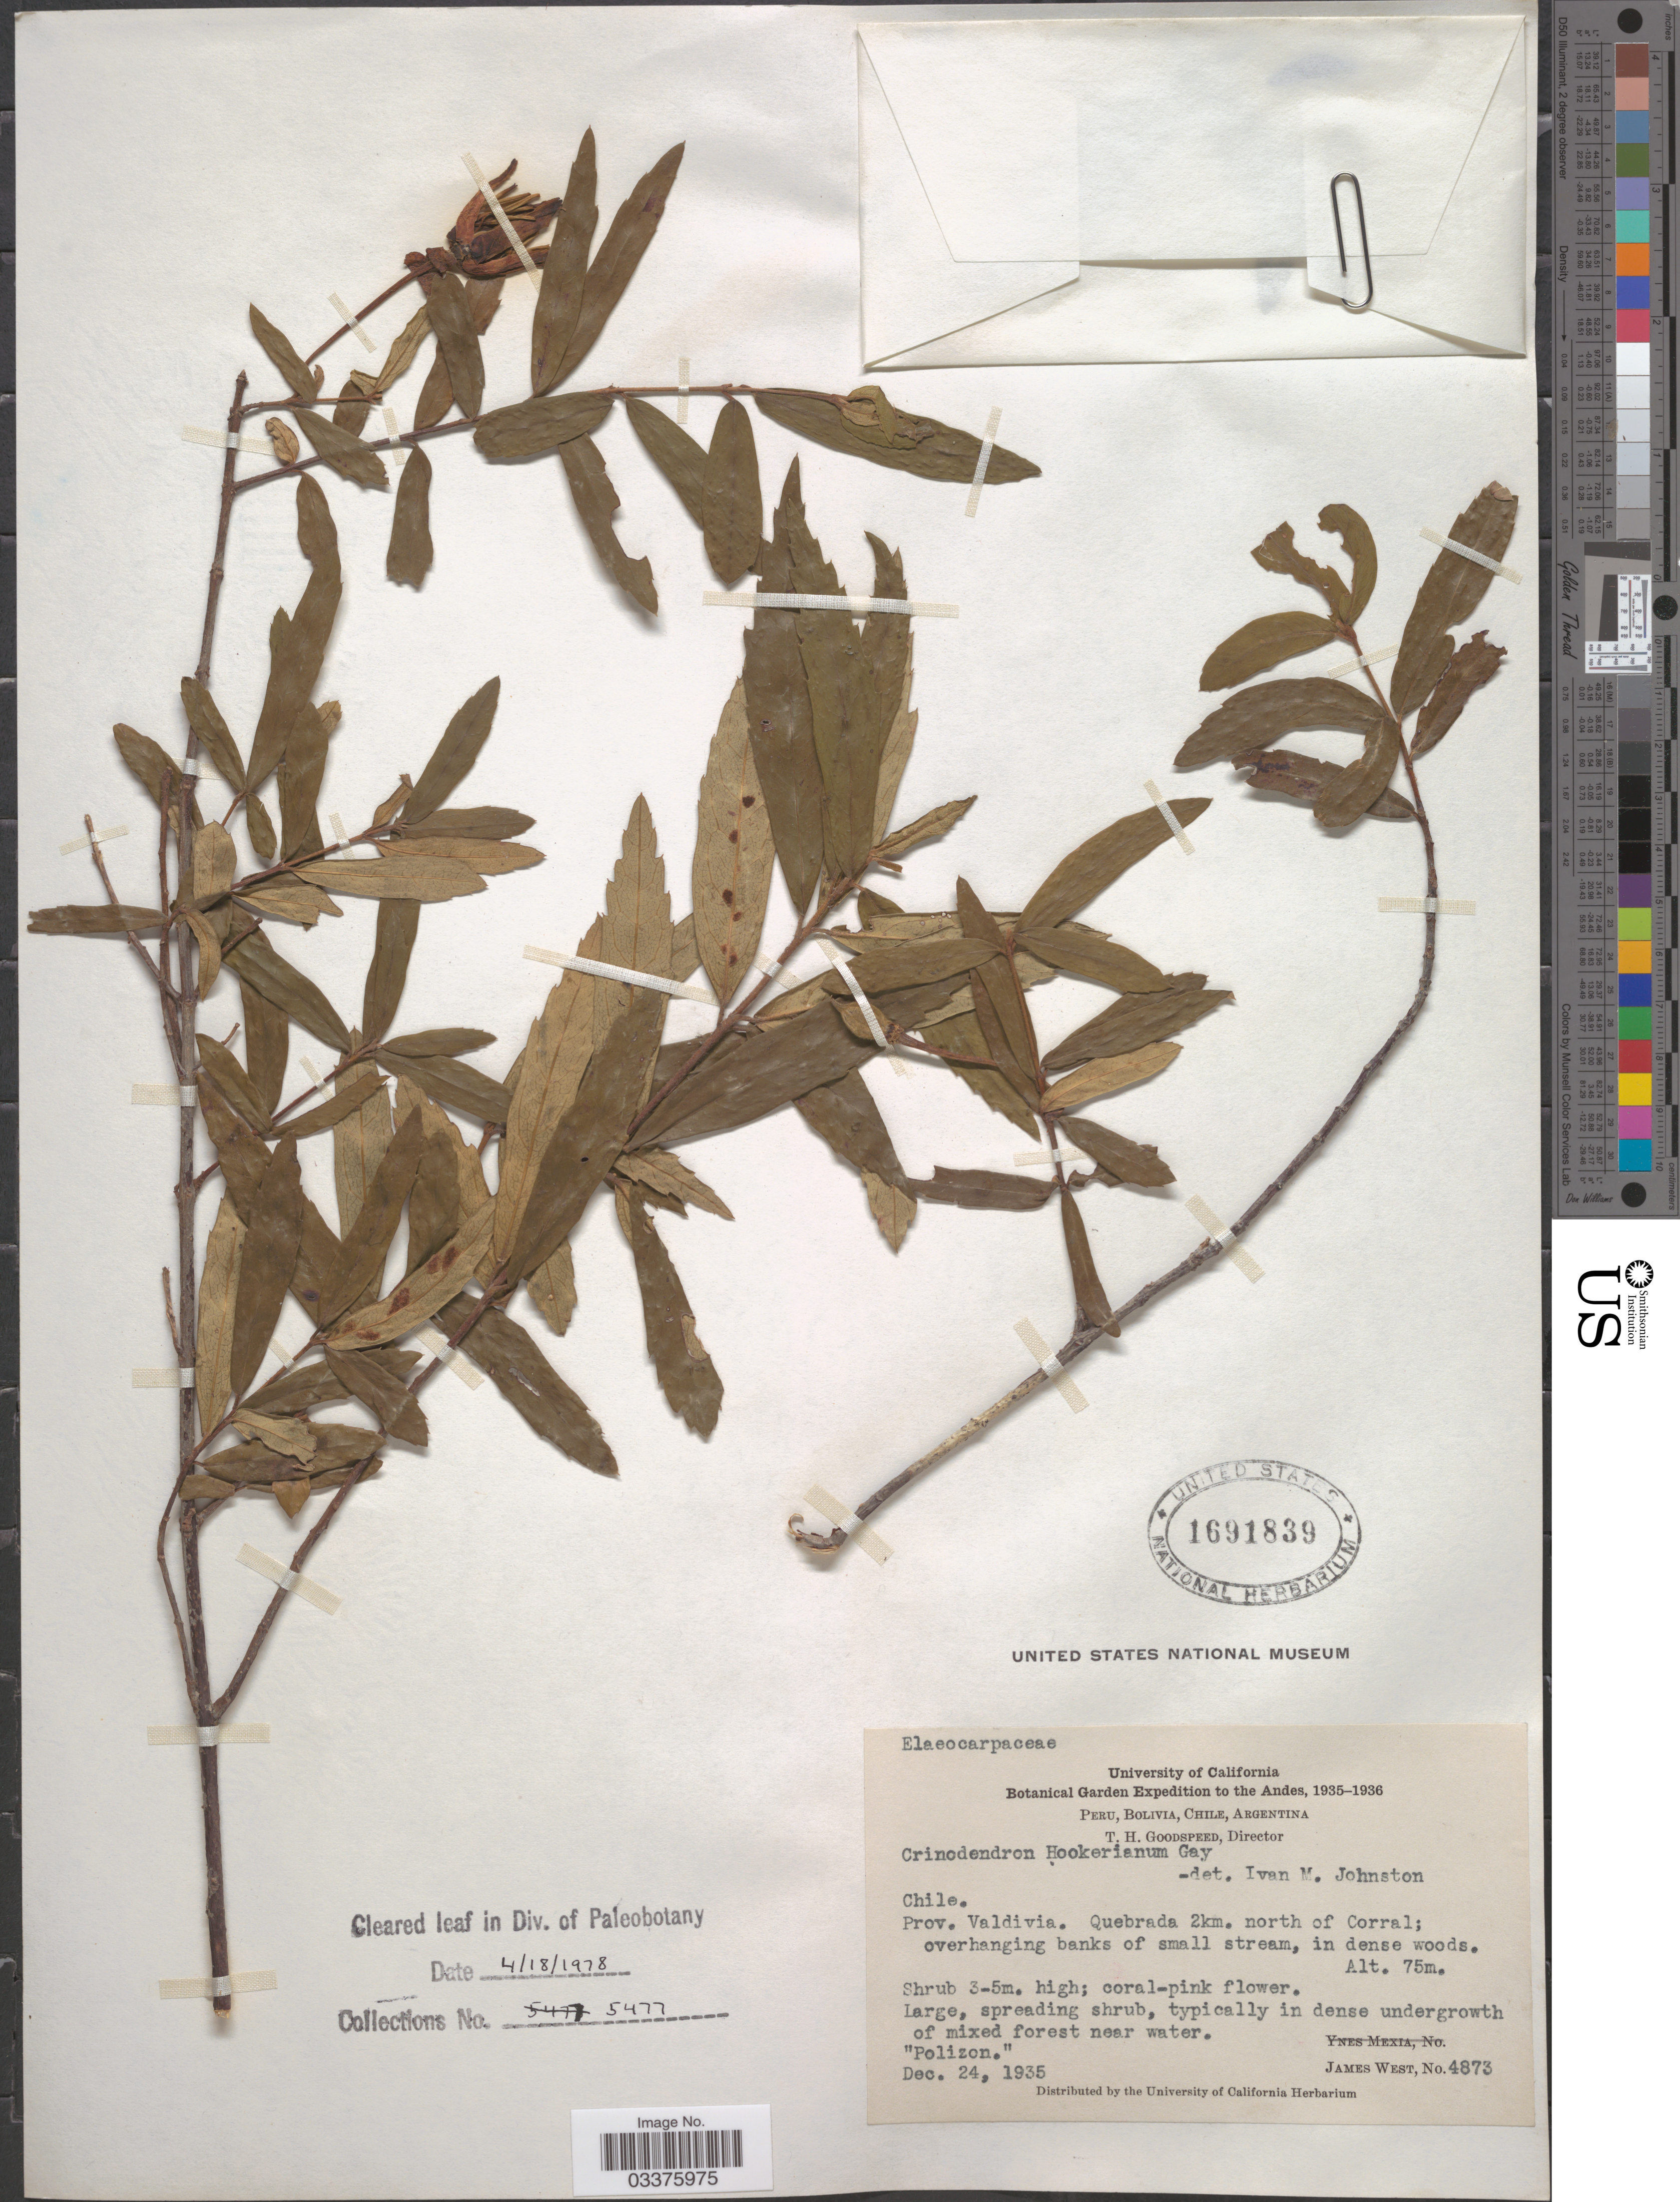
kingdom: Plantae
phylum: Tracheophyta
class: Magnoliopsida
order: Oxalidales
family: Elaeocarpaceae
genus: Crinodendron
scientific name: Crinodendron hookerianum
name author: Gay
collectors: J. West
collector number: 4873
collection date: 1935-12-24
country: Chile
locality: Andes. Prov. Valdivia. Quebrada 2km. north of Corral.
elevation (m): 75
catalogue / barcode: US 1691839